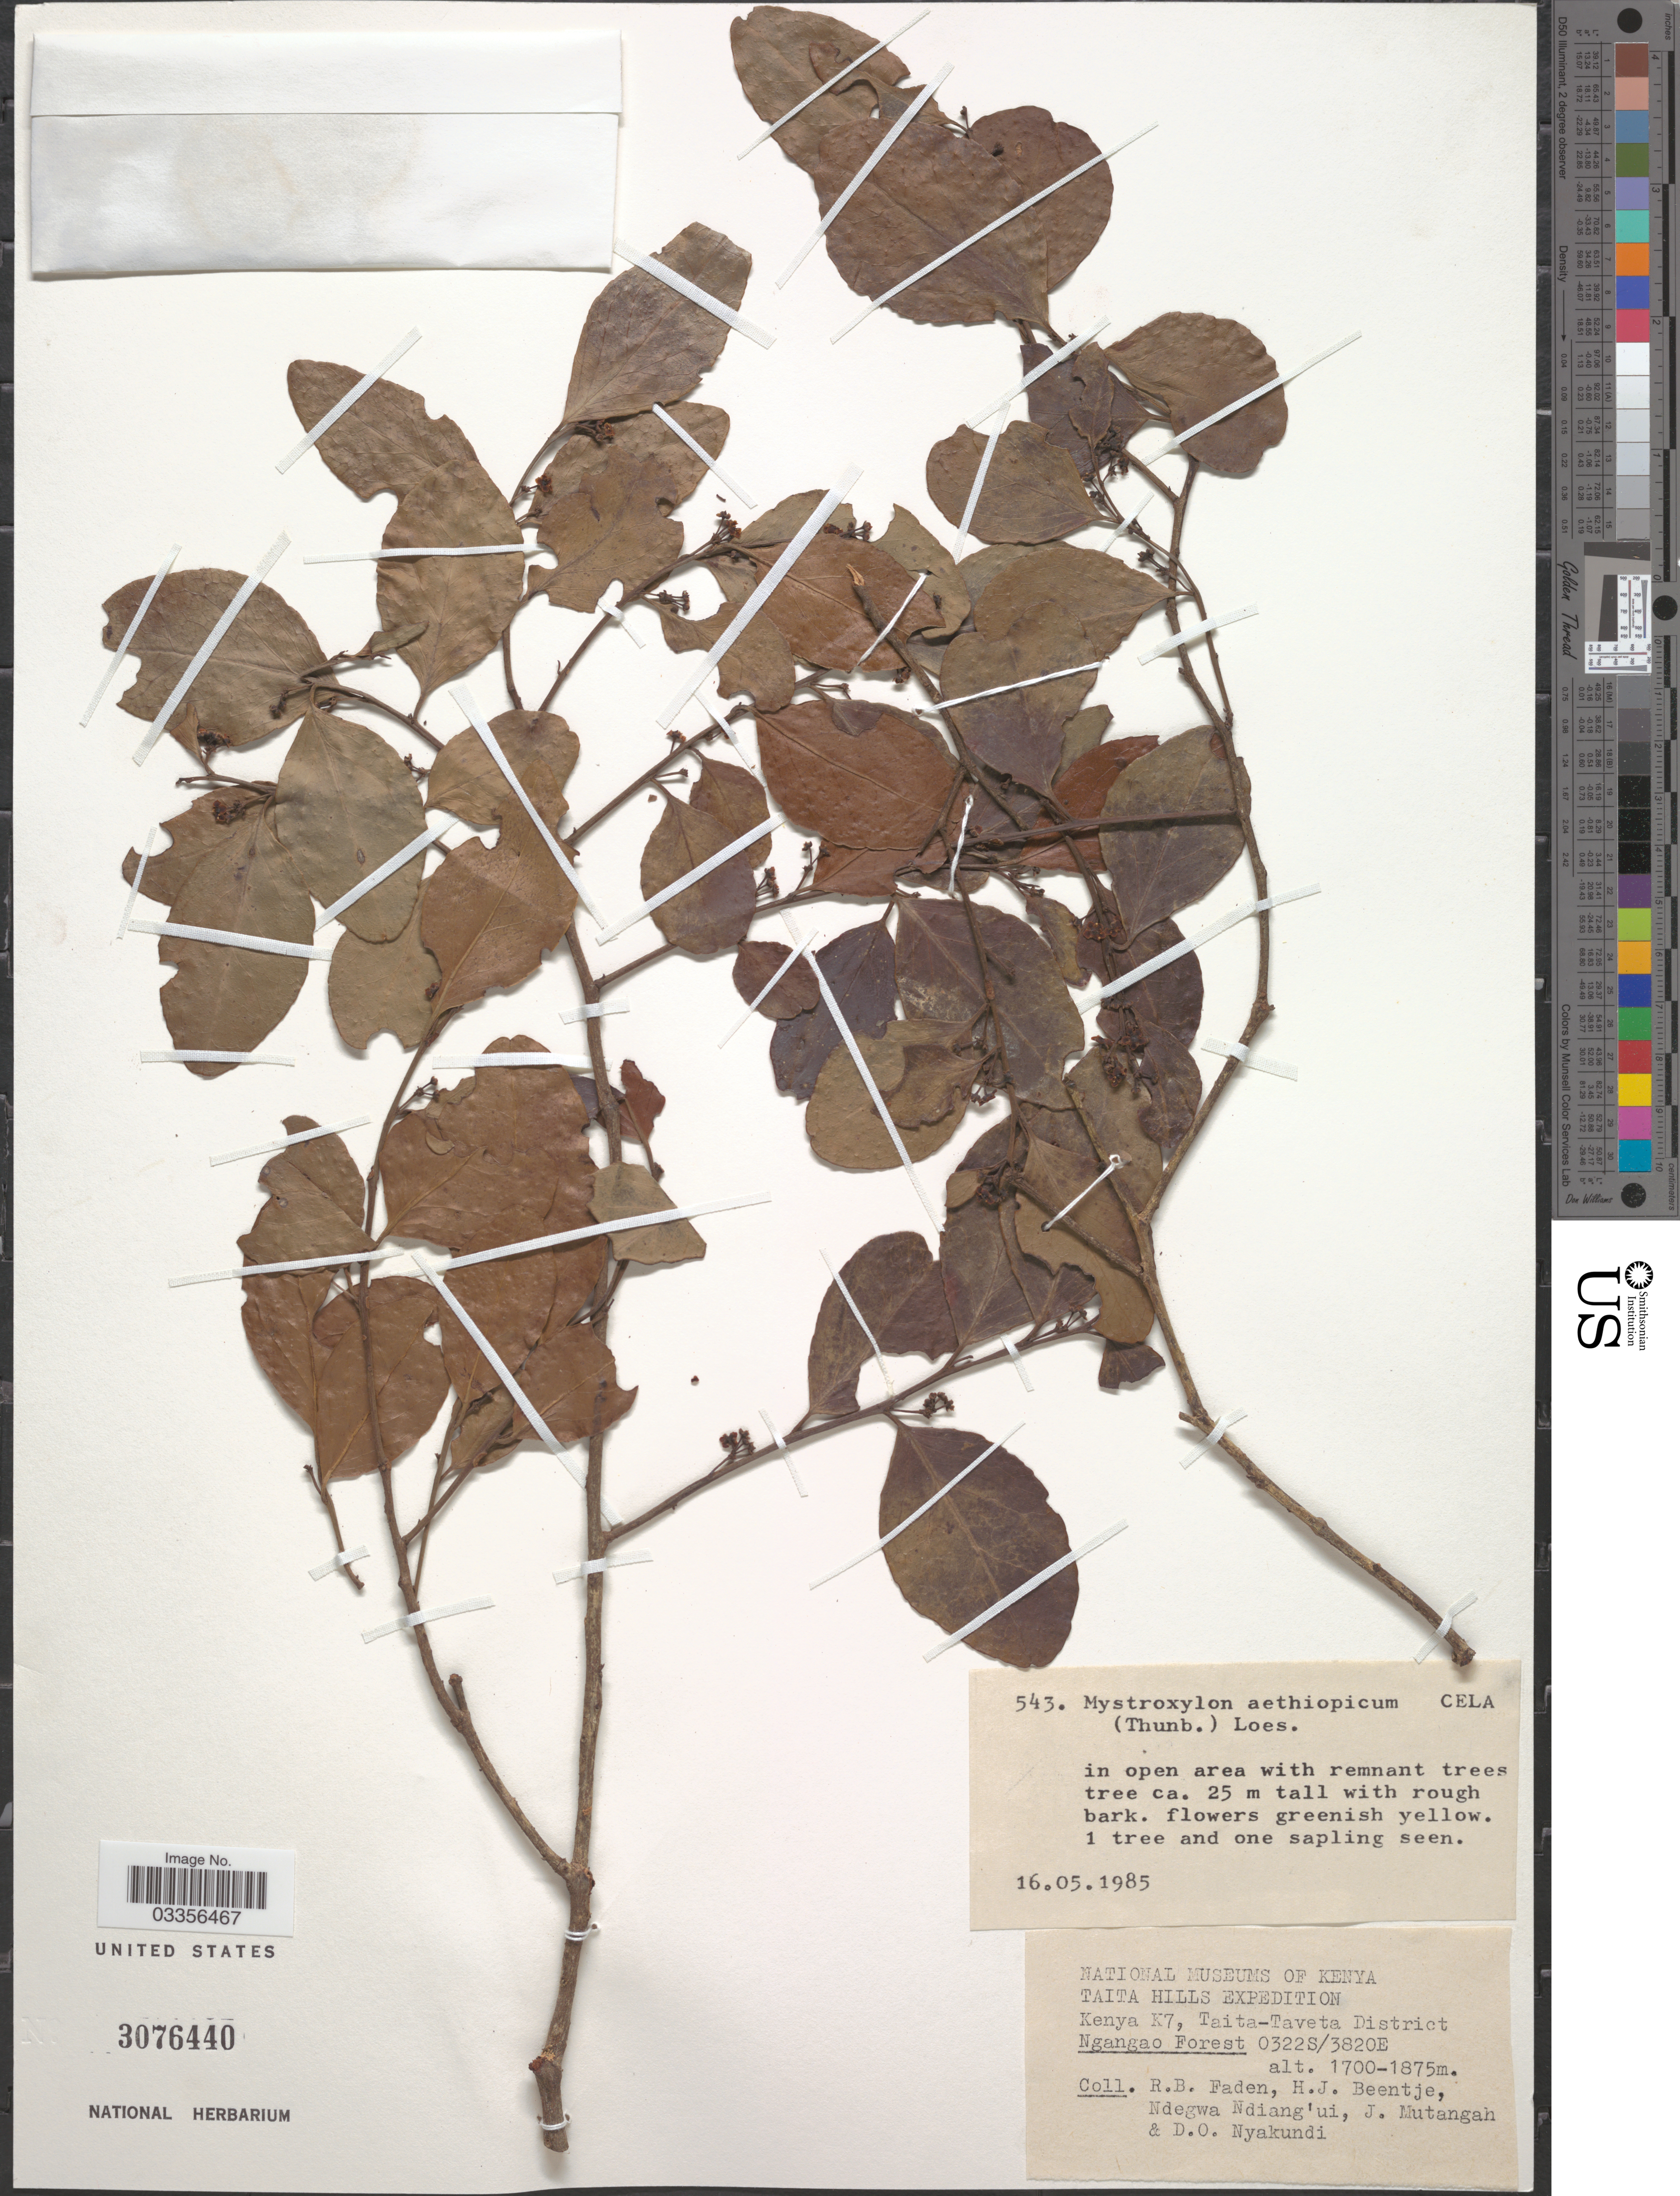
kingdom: Plantae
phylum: Tracheophyta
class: Magnoliopsida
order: Celastrales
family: Celastraceae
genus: Mystroxylon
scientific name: Mystroxylon aethiopicum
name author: (Thunb.) Loes.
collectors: R. B. Faden, H. J. Beentje, Ndegwa Ndiang'ui, J. Mutangah & D. Nyakundi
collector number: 543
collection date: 1985-05-16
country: Kenya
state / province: Taita Taveta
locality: Taita Hills, K7, Taita-Taveta District, Ngangao Forest.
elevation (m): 1700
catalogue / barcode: US 3076440